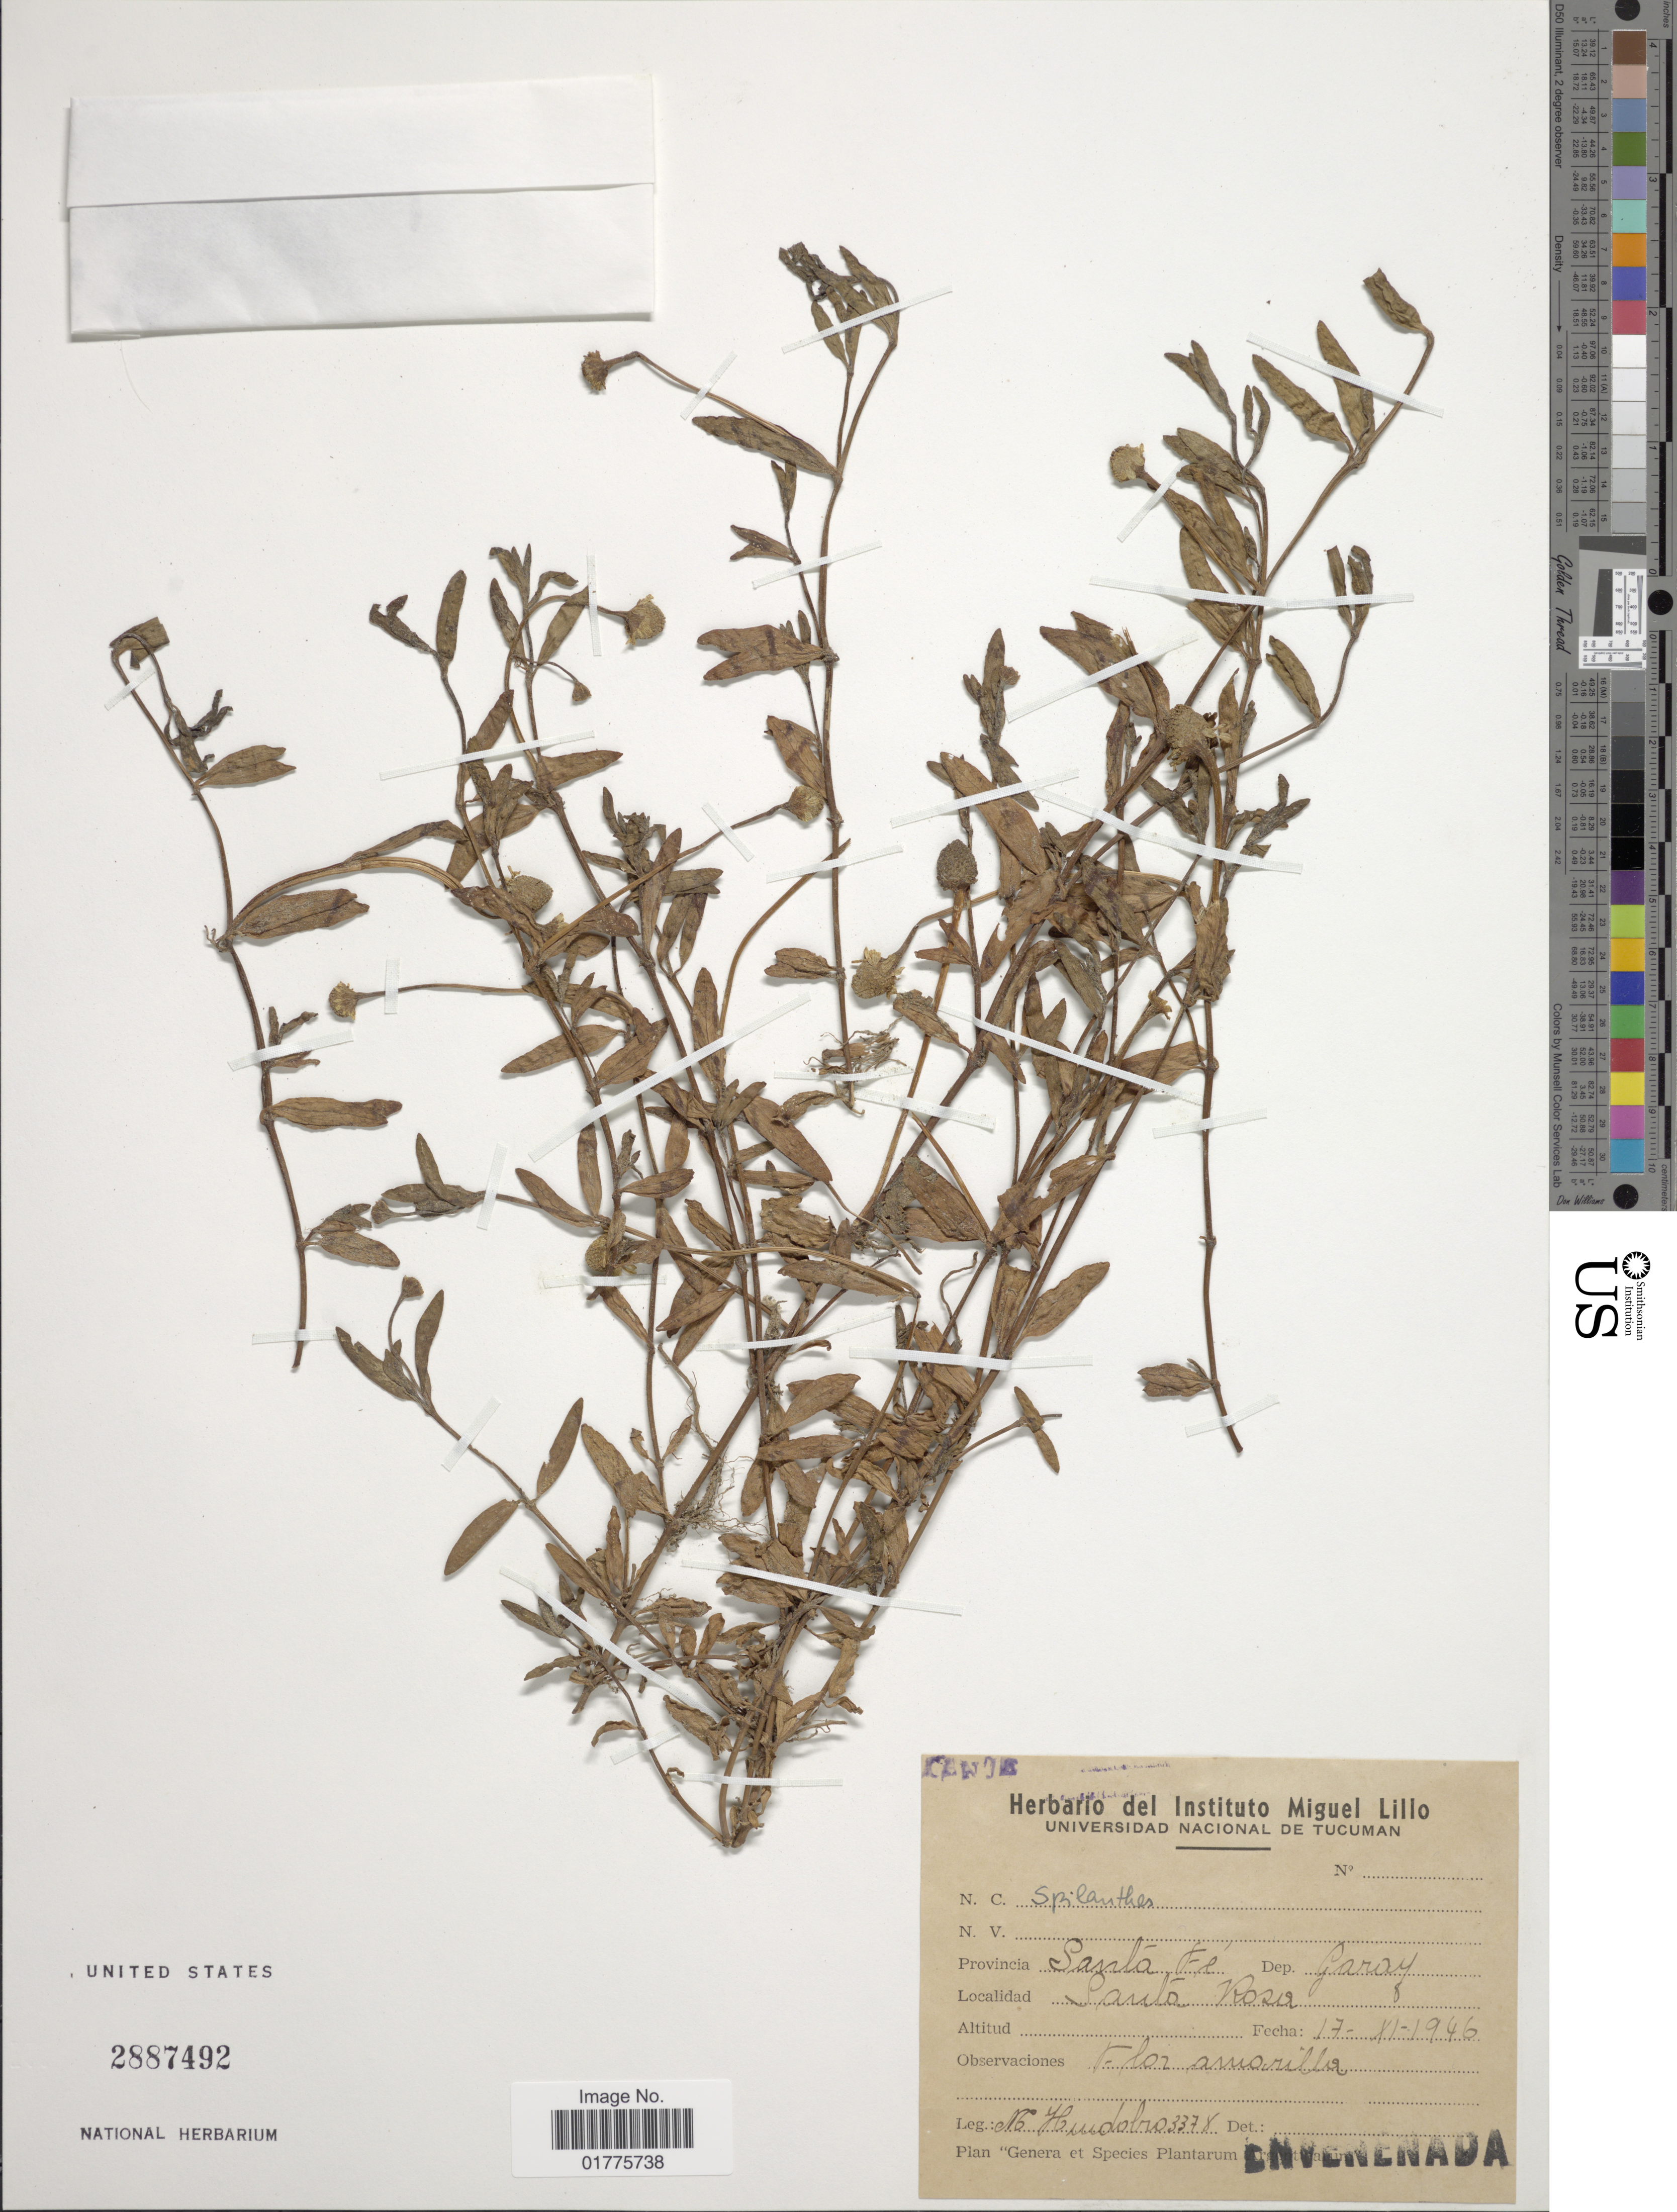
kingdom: Plantae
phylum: Tracheophyta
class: Magnoliopsida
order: Asterales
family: Asteraceae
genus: Acmella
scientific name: Acmella repens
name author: (Walter) Rich.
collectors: M. Ruiz Huidobro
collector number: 3378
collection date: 1946-11-17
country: Argentina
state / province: Santa Fe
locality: Dep Garay, Santa Rosa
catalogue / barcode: US 2887492